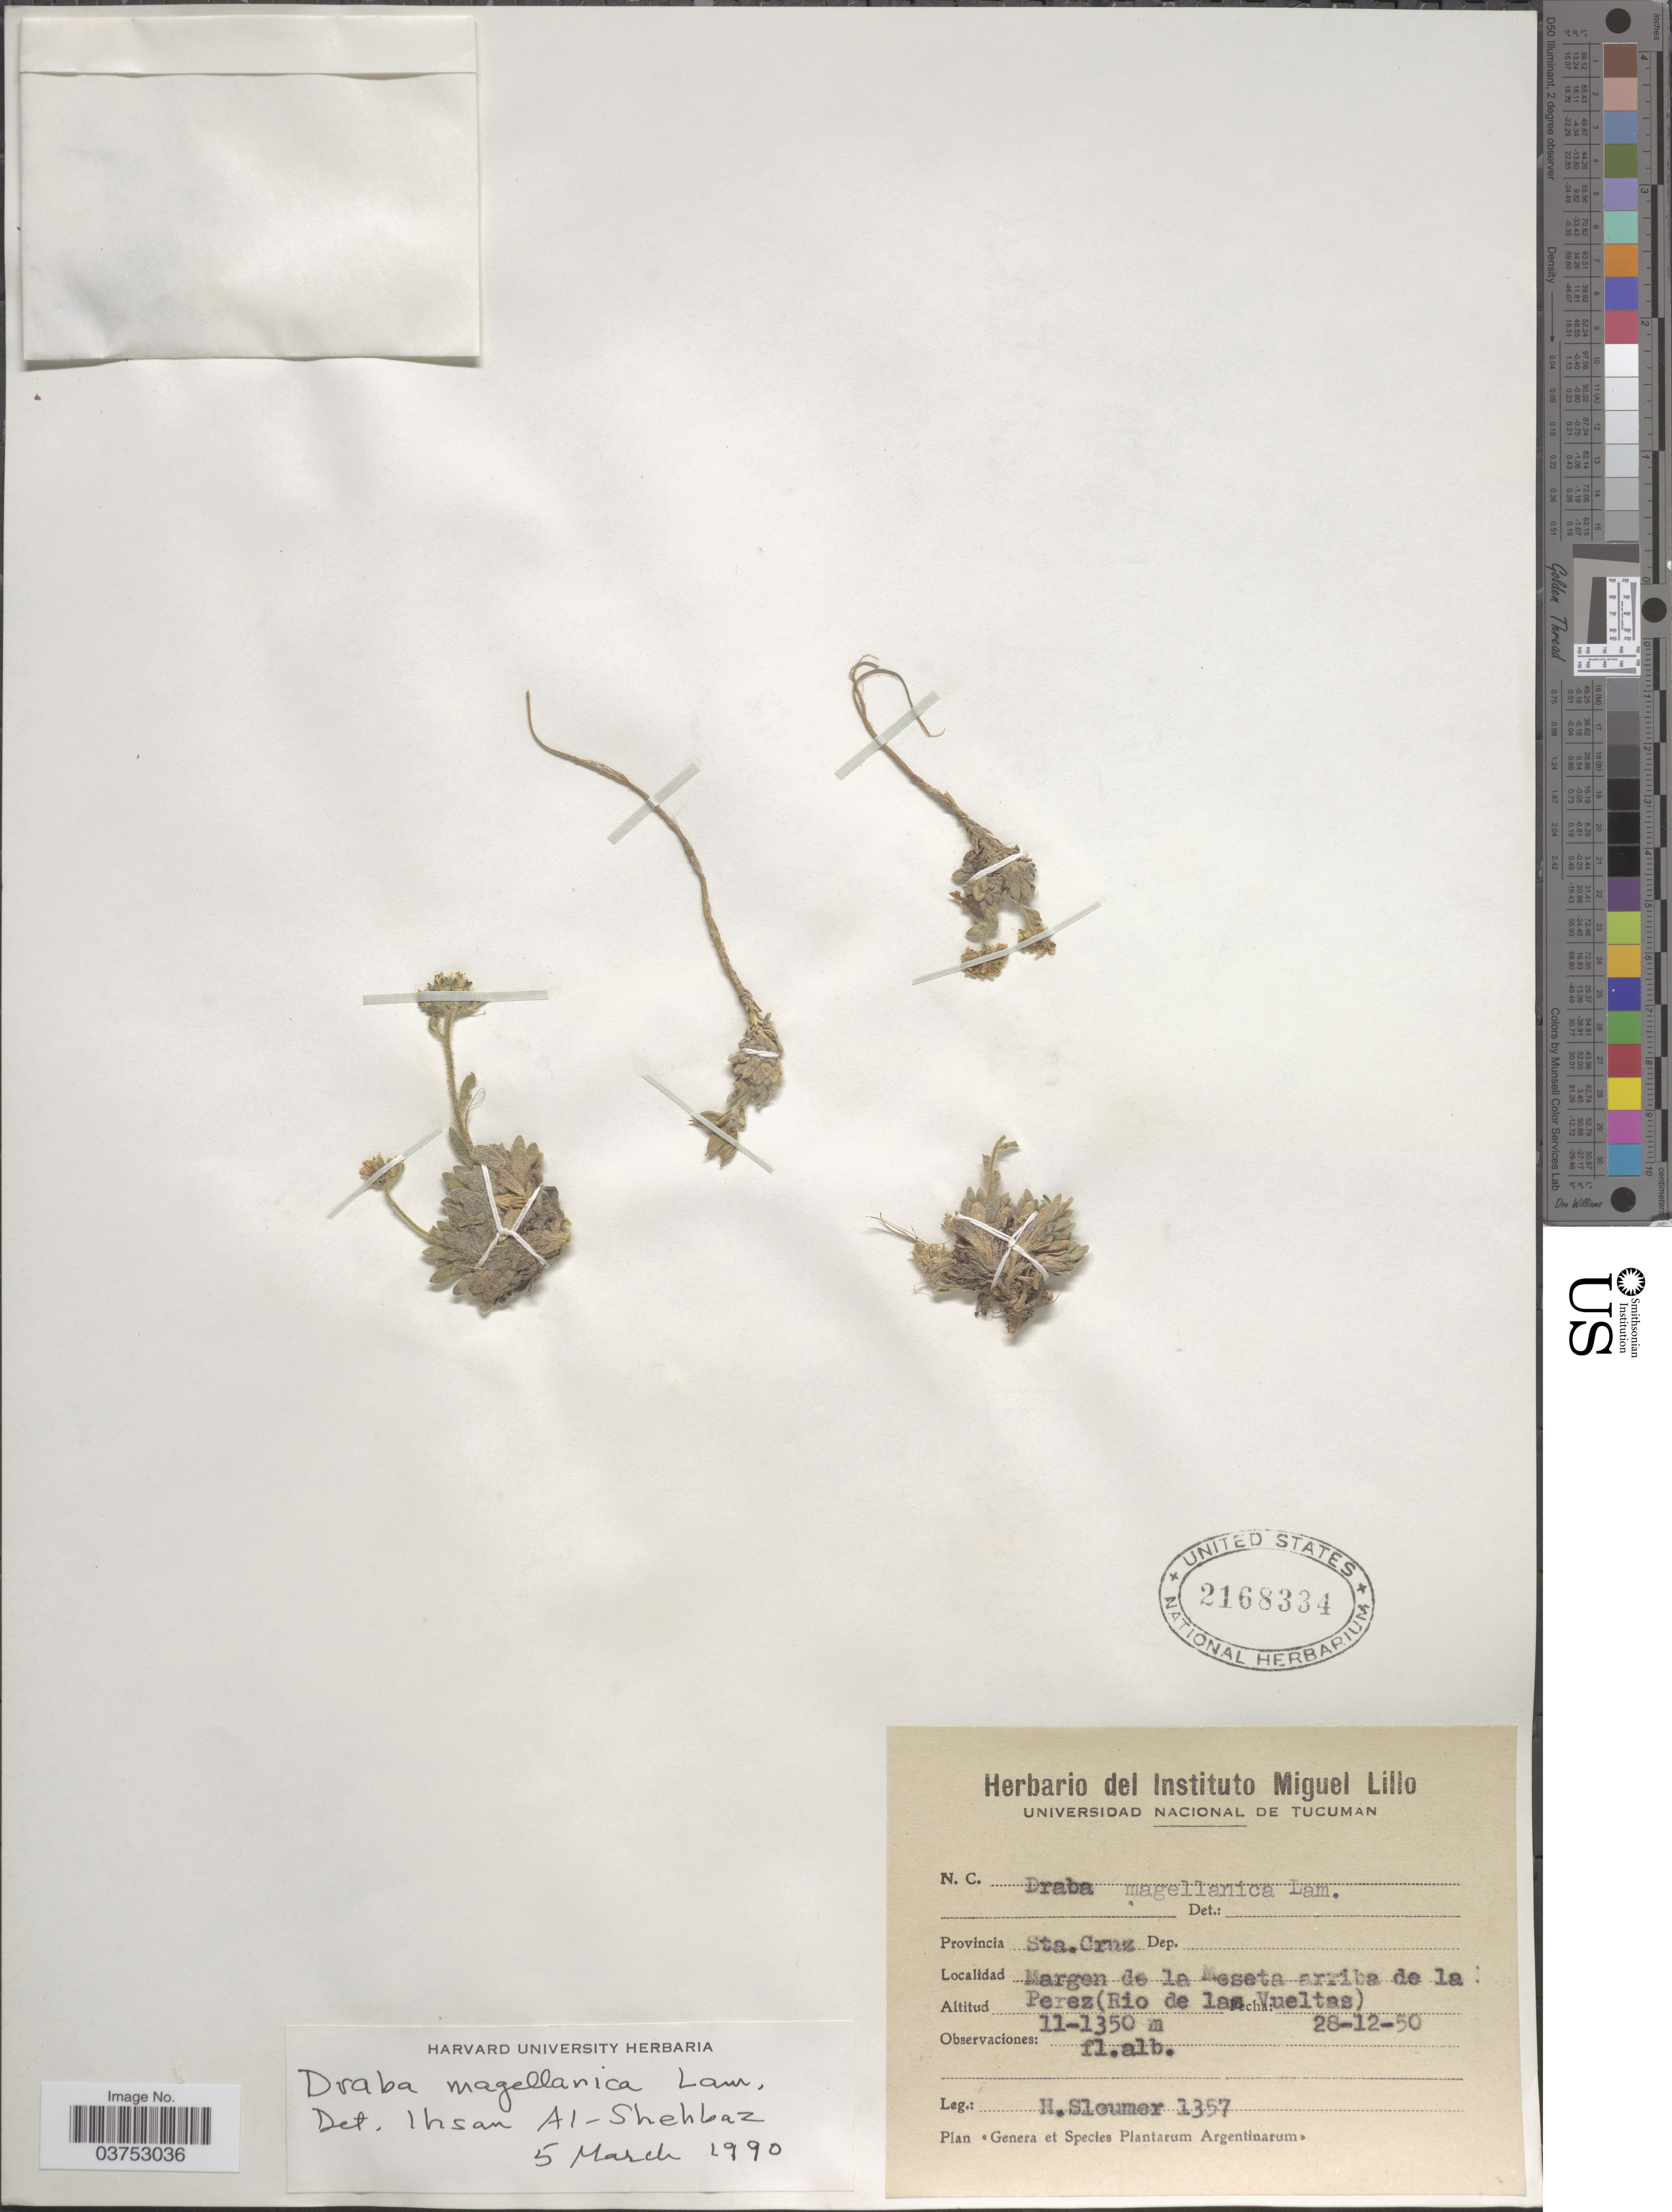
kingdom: Plantae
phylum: Tracheophyta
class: Magnoliopsida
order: Brassicales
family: Brassicaceae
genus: Draba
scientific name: Draba magellanica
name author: (A. Gray) Lam.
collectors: H. O. Sleumer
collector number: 1357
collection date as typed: Transcribed d/m/y: 28/12/50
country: Argentina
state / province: Santa Cruz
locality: Margen de la Meseta arriba de la Perez (Rio de las Vueltas).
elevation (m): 1100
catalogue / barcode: US 2168334